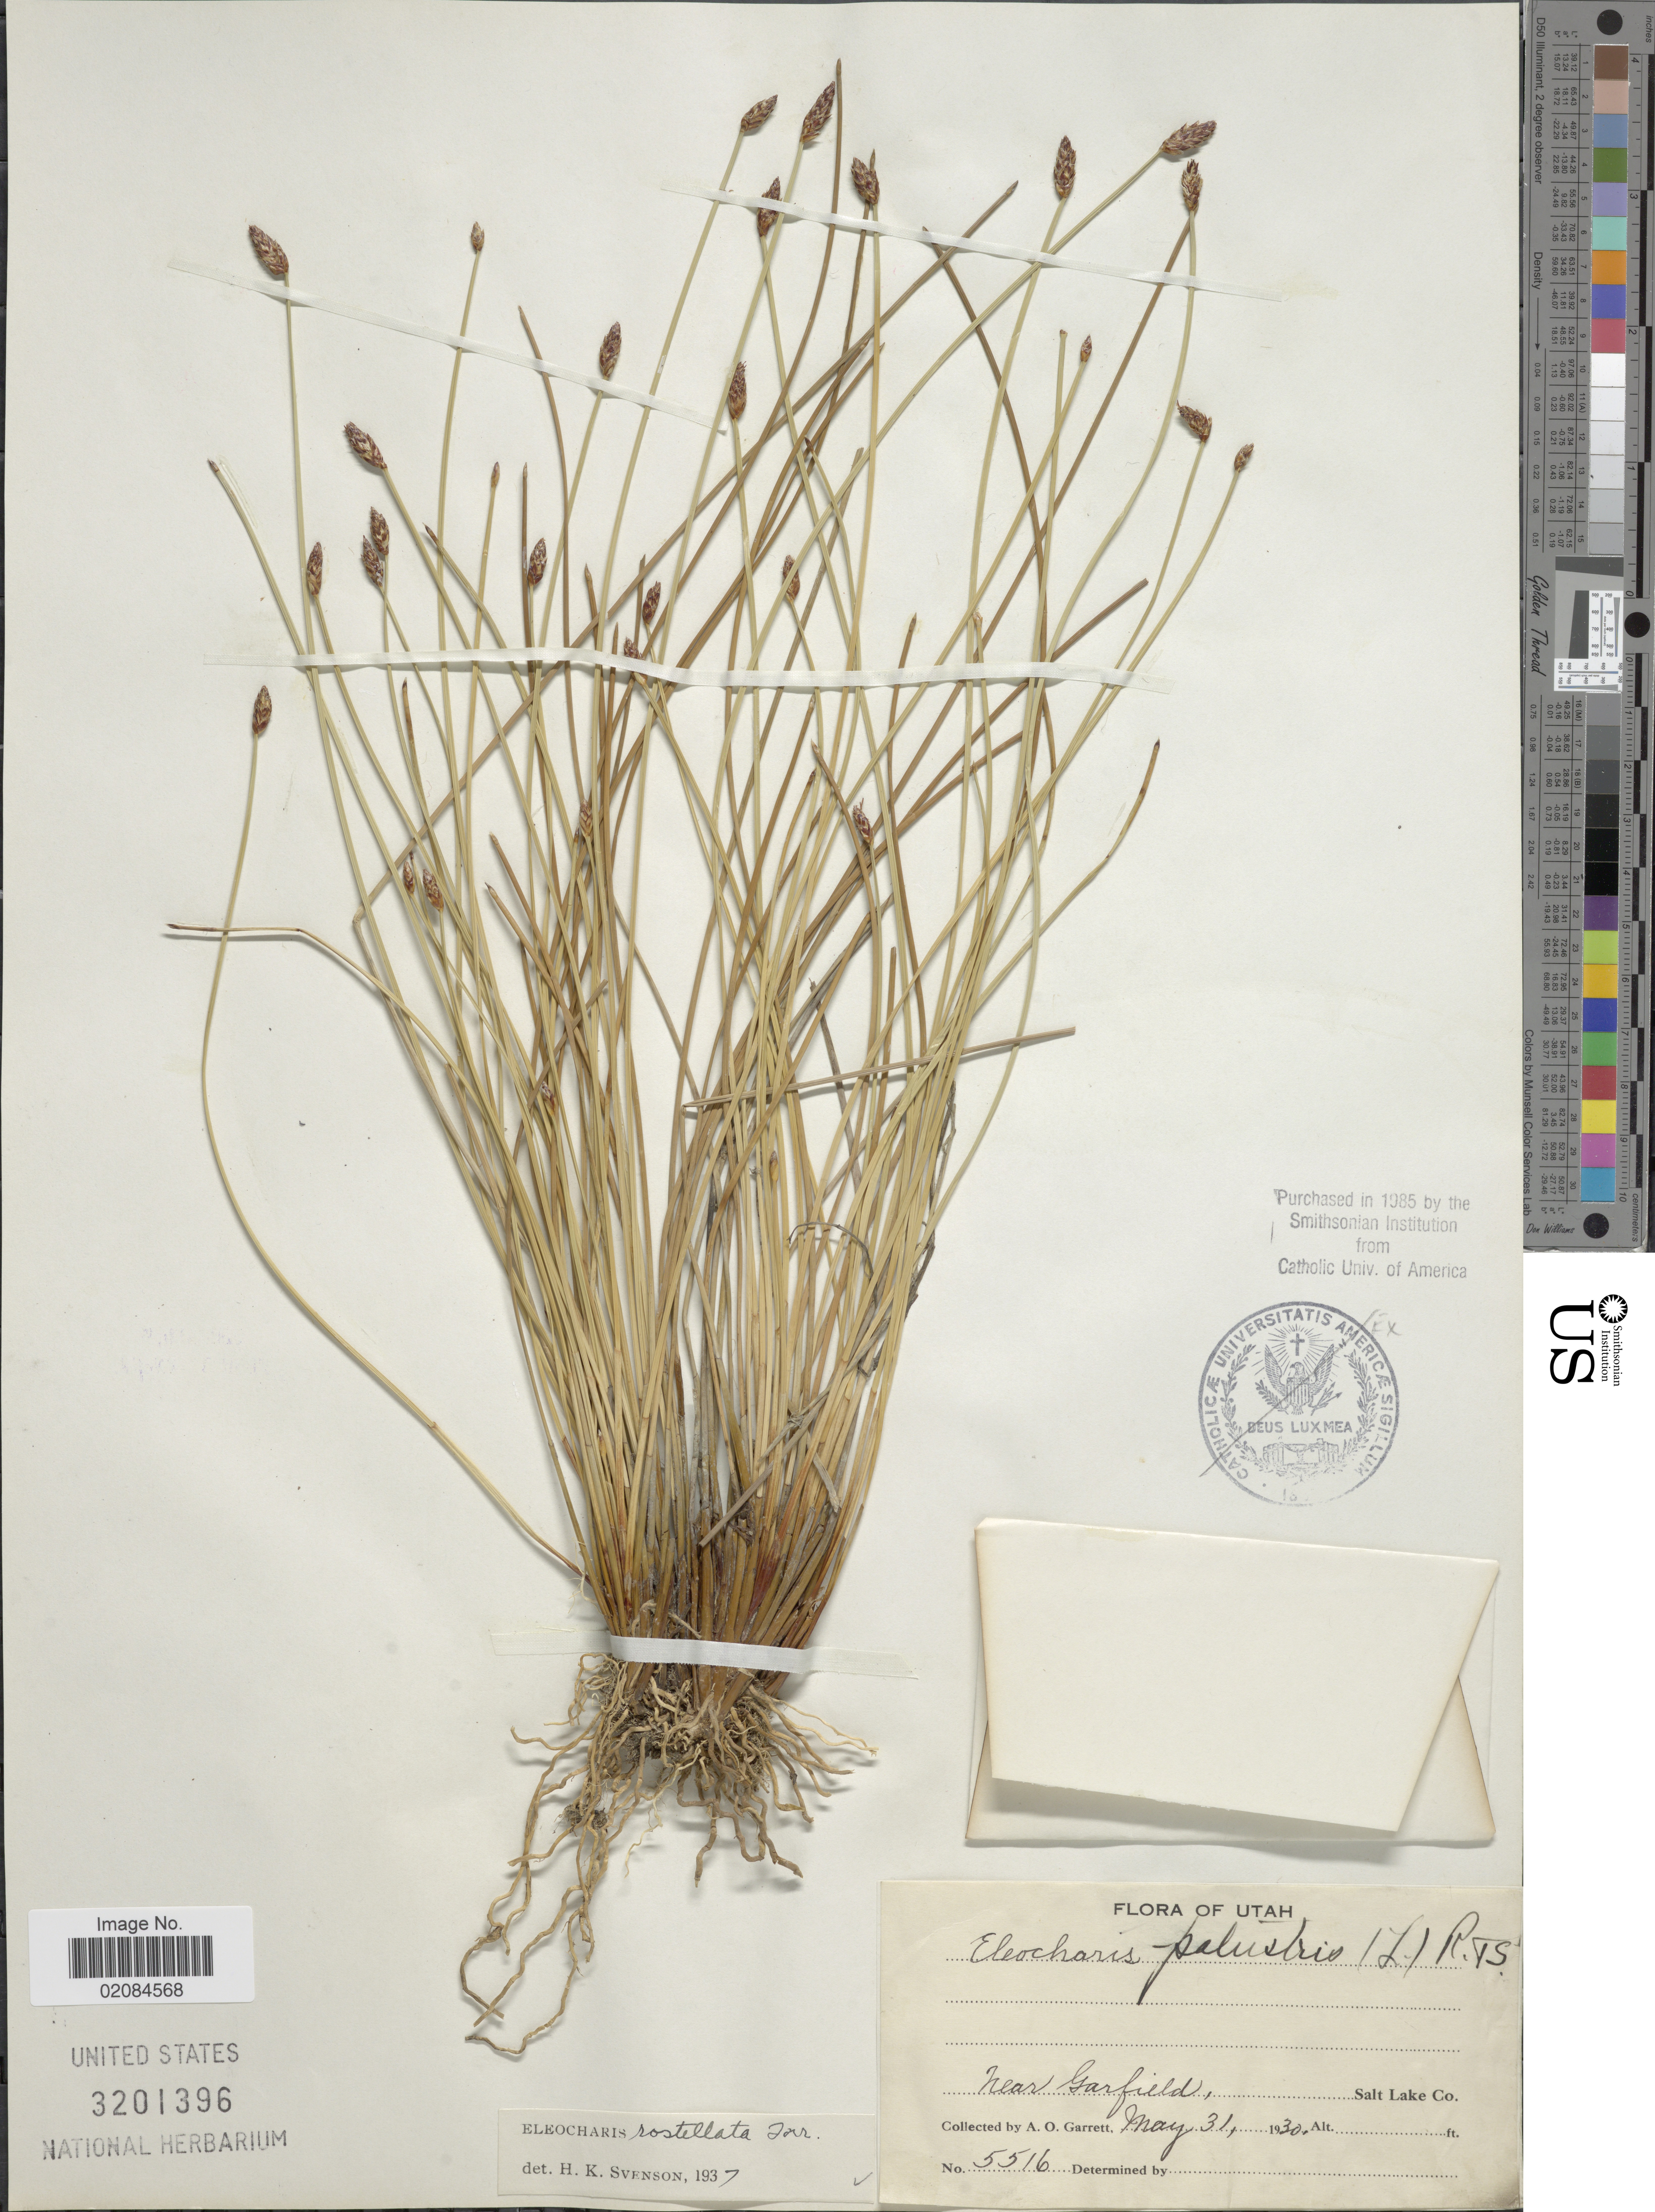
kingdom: Plantae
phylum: Tracheophyta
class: Liliopsida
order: Poales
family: Cyperaceae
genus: Eleocharis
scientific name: Eleocharis rostellata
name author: (Torr.) Torr.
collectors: A. O. Garrett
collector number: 5516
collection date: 1930-05-31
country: United States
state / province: Utah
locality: Near Garfield, Salt Lake Co.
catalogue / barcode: US 3201396